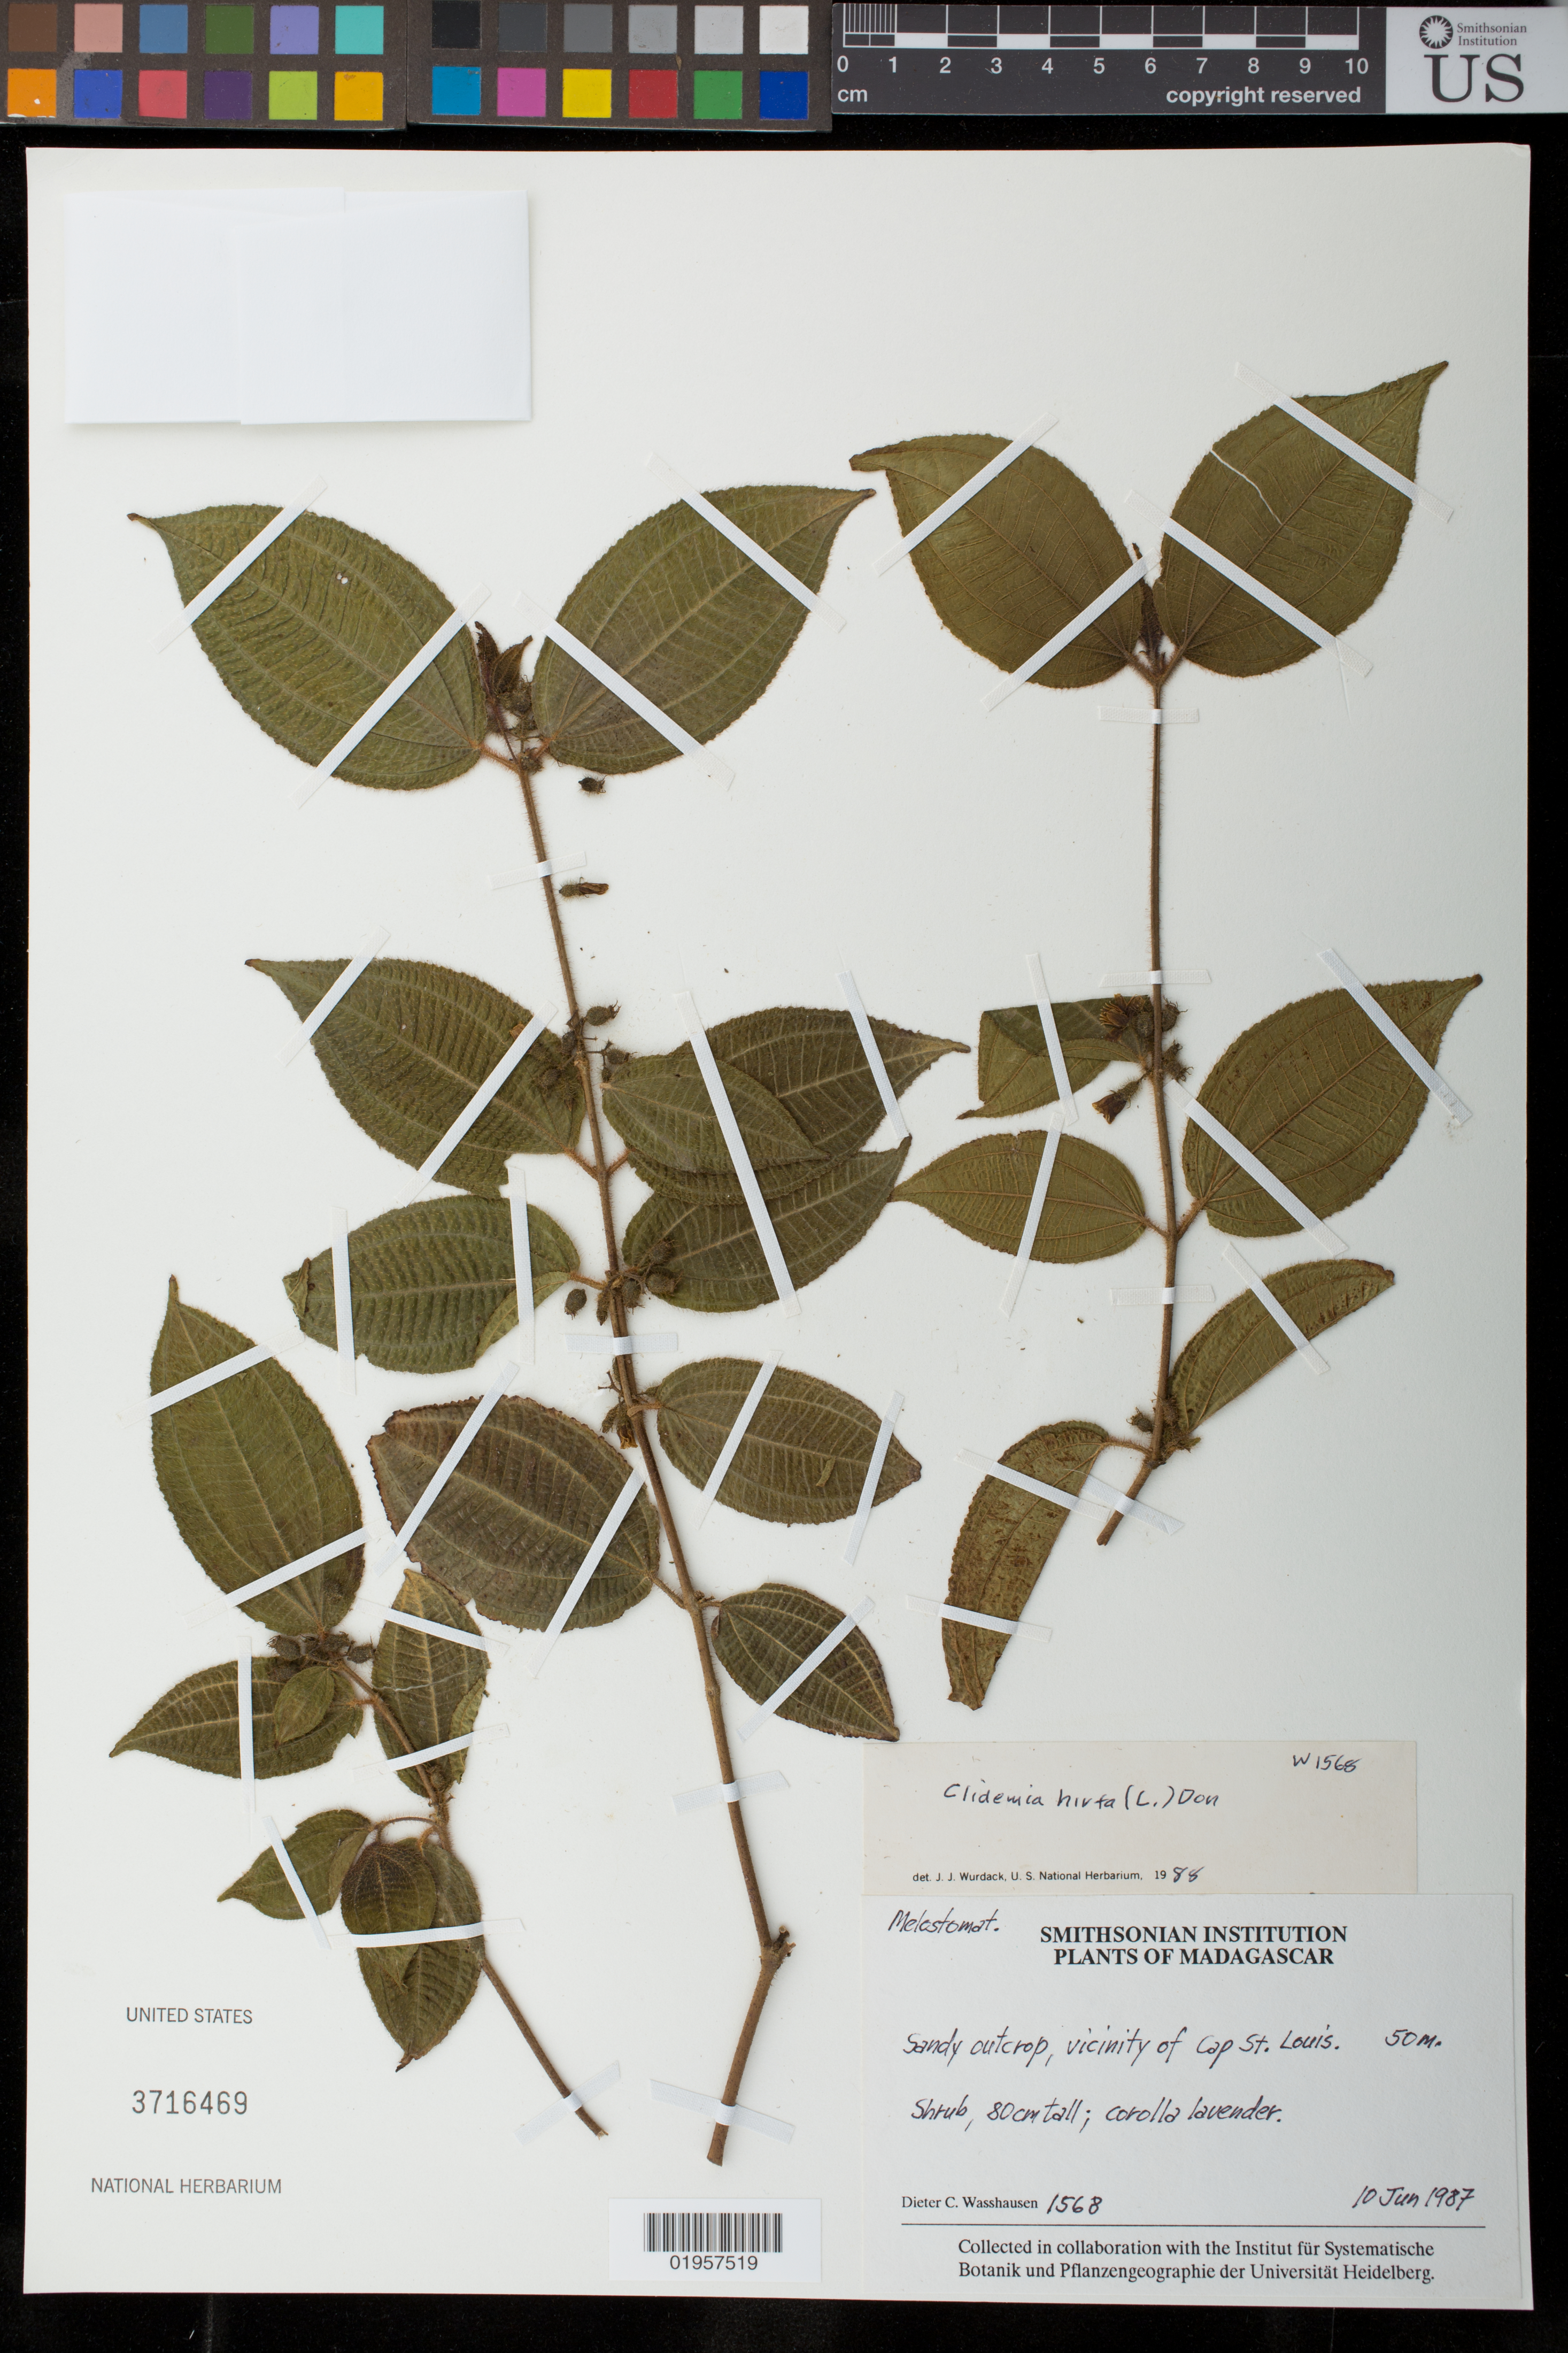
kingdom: Plantae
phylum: Tracheophyta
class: Magnoliopsida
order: Myrtales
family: Melastomataceae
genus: Clidemia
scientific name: Clidemia hirta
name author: (L.) D. Don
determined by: Wurdack, John J., (US), US (UNITED STATES)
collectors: D. C. Wasshausen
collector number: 1568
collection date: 1987-06-10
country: Madagascar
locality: Cap St. Louis vicinity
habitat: Sandy outcrop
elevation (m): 50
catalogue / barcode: US 3716469